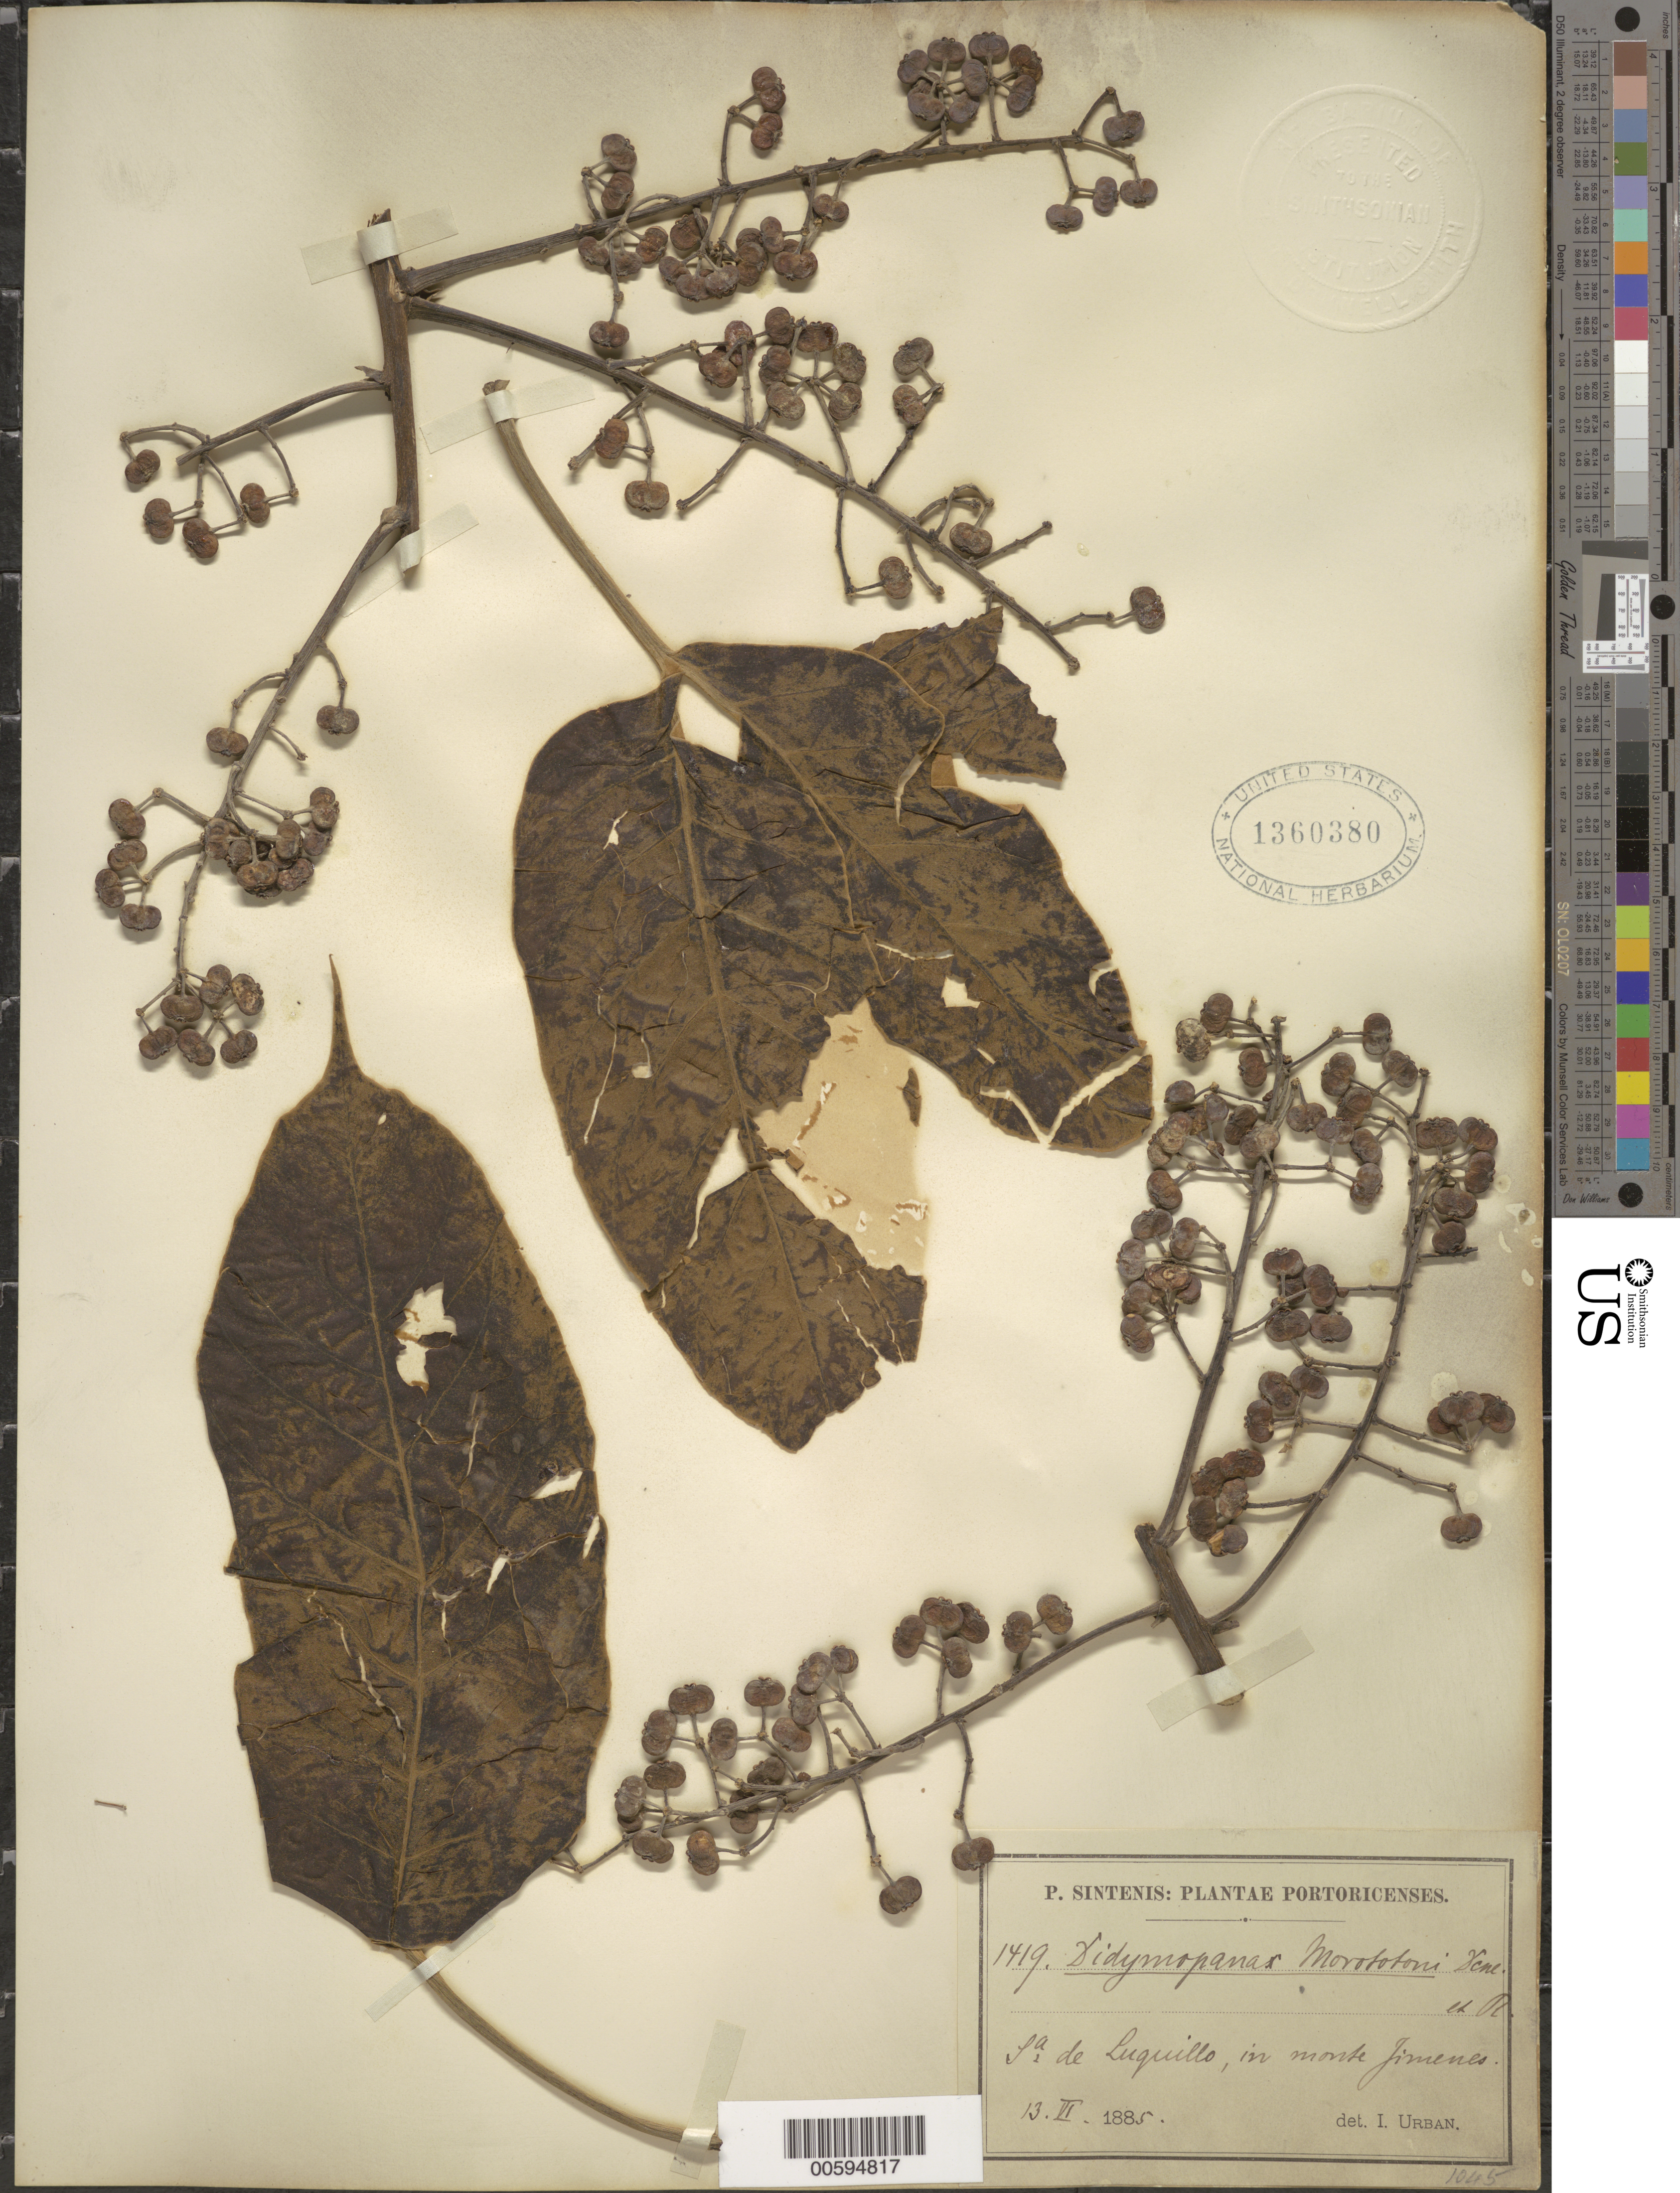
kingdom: Plantae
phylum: Tracheophyta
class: Magnoliopsida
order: Apiales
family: Araliaceae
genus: Schefflera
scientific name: Schefflera morototoni (Aubl.) Maguire, Steyerm. & Frodin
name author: (Aubl.) Maguire et al.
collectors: P. Sintenis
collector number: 1419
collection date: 1885-06-13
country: Puerto Rico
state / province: Luquillo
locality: Sa. de Luquillo, in monte Jimenes.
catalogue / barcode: US 1360380